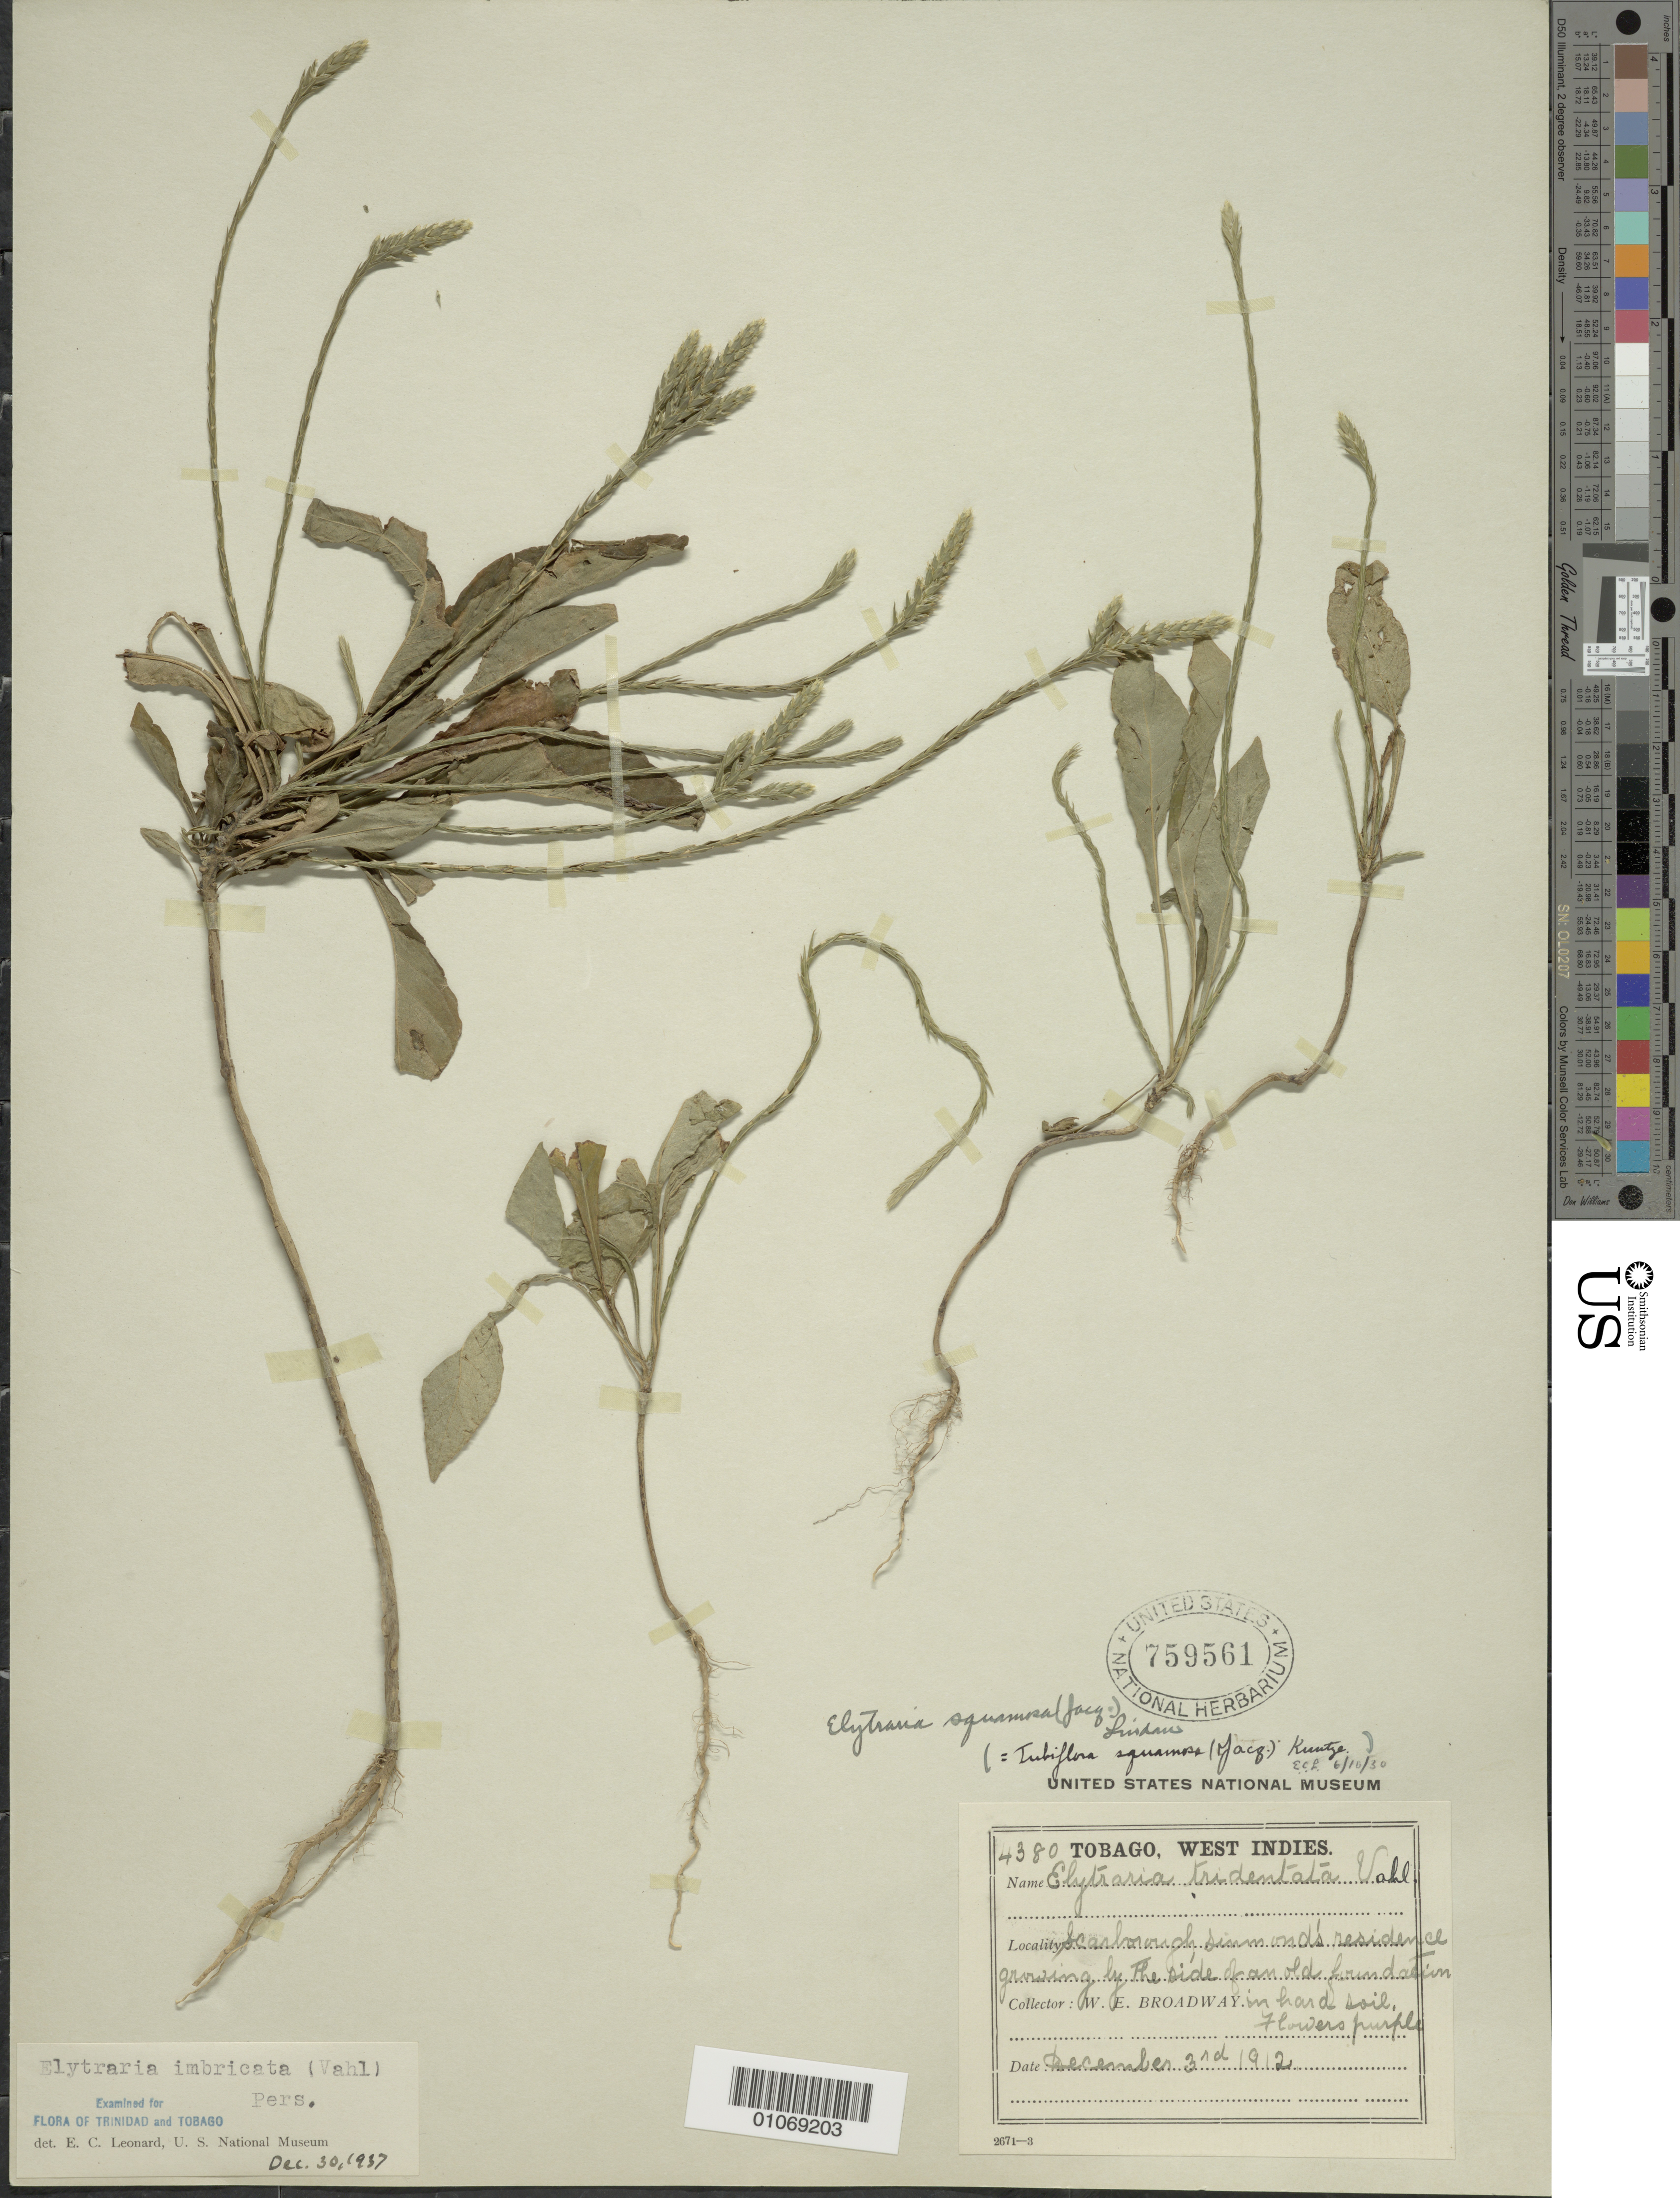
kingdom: Plantae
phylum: Tracheophyta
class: Magnoliopsida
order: Lamiales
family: Acanthaceae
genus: Elytraria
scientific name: Elytraria imbricata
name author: (Vahl) Pers.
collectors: W. E. Broadway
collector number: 4380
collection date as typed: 03 Dec 1912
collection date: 1912-12-03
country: Trinidad and Tobago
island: Tobago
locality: Scarborough, Simmond's residence, growing by the side of an old foundation in hard soil.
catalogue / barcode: US 759561